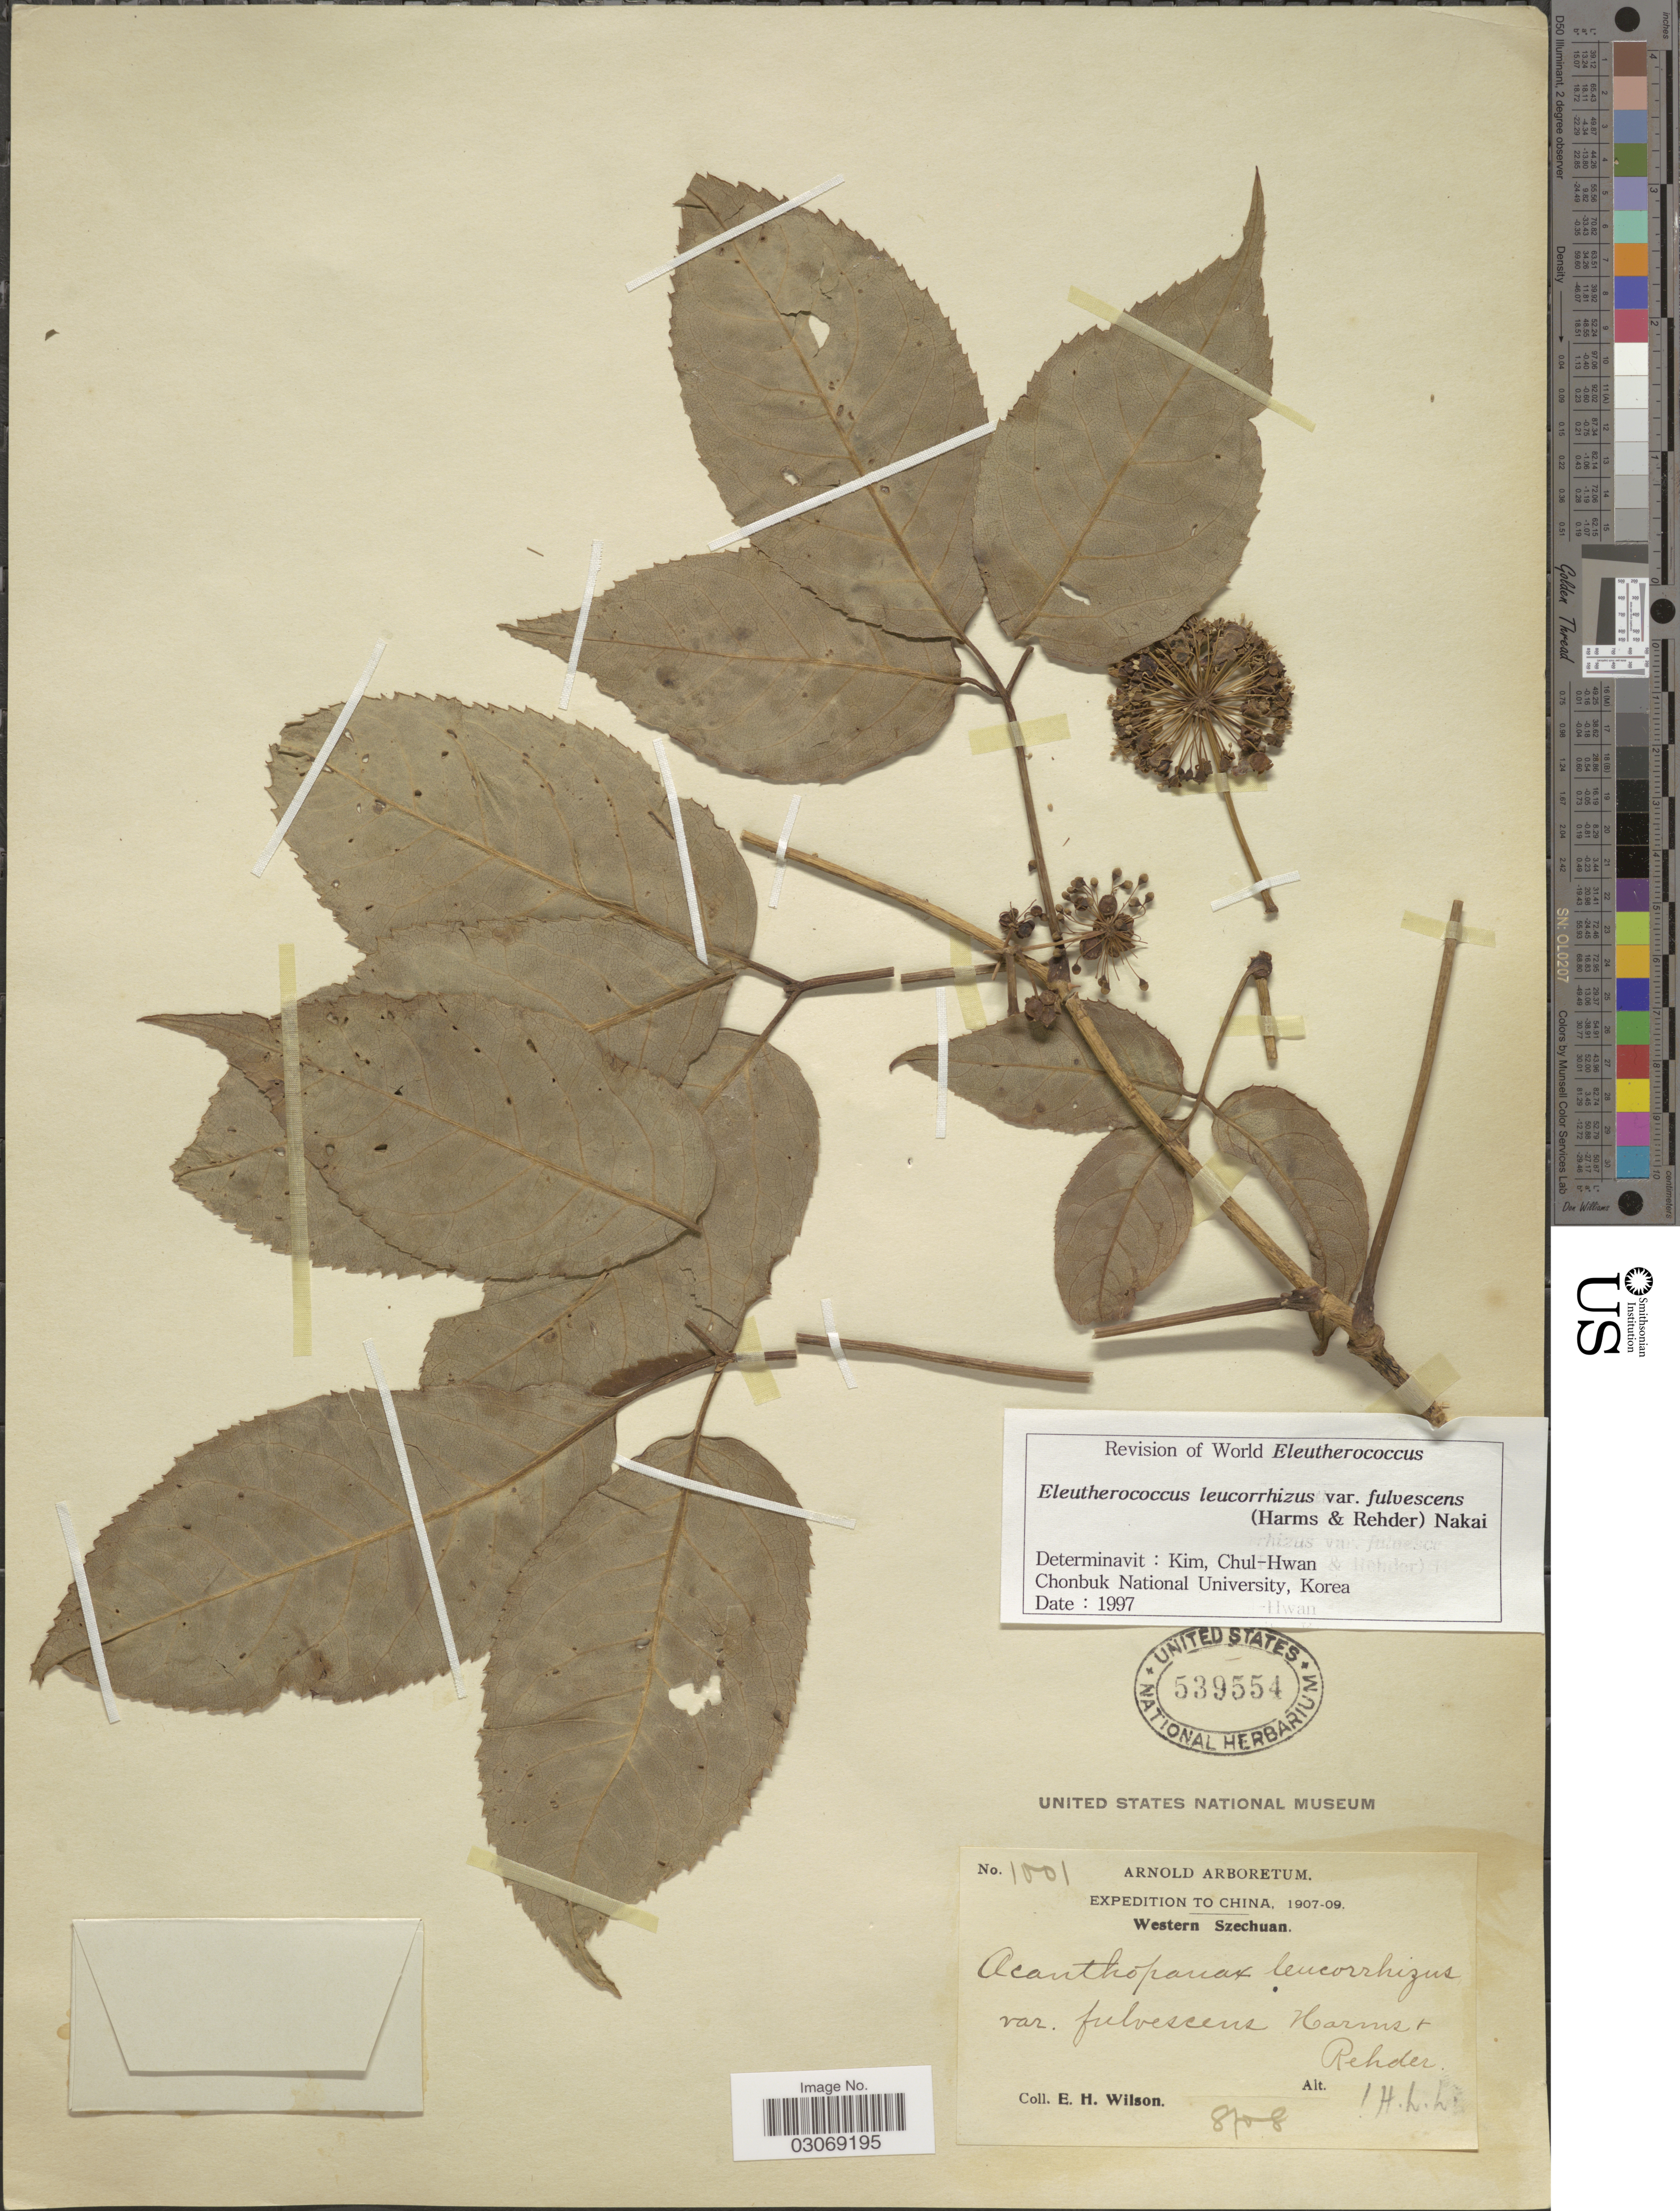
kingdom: Plantae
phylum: Tracheophyta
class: Magnoliopsida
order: Apiales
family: Araliaceae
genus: Eleutherococcus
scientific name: Eleutherococcus leucorrhizus var. fulvescens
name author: (Harms & Rehder) Nakai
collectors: E. Wilson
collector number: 1001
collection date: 1908-08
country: China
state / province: Sichuan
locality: Western Szechuan.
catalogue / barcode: US 539554